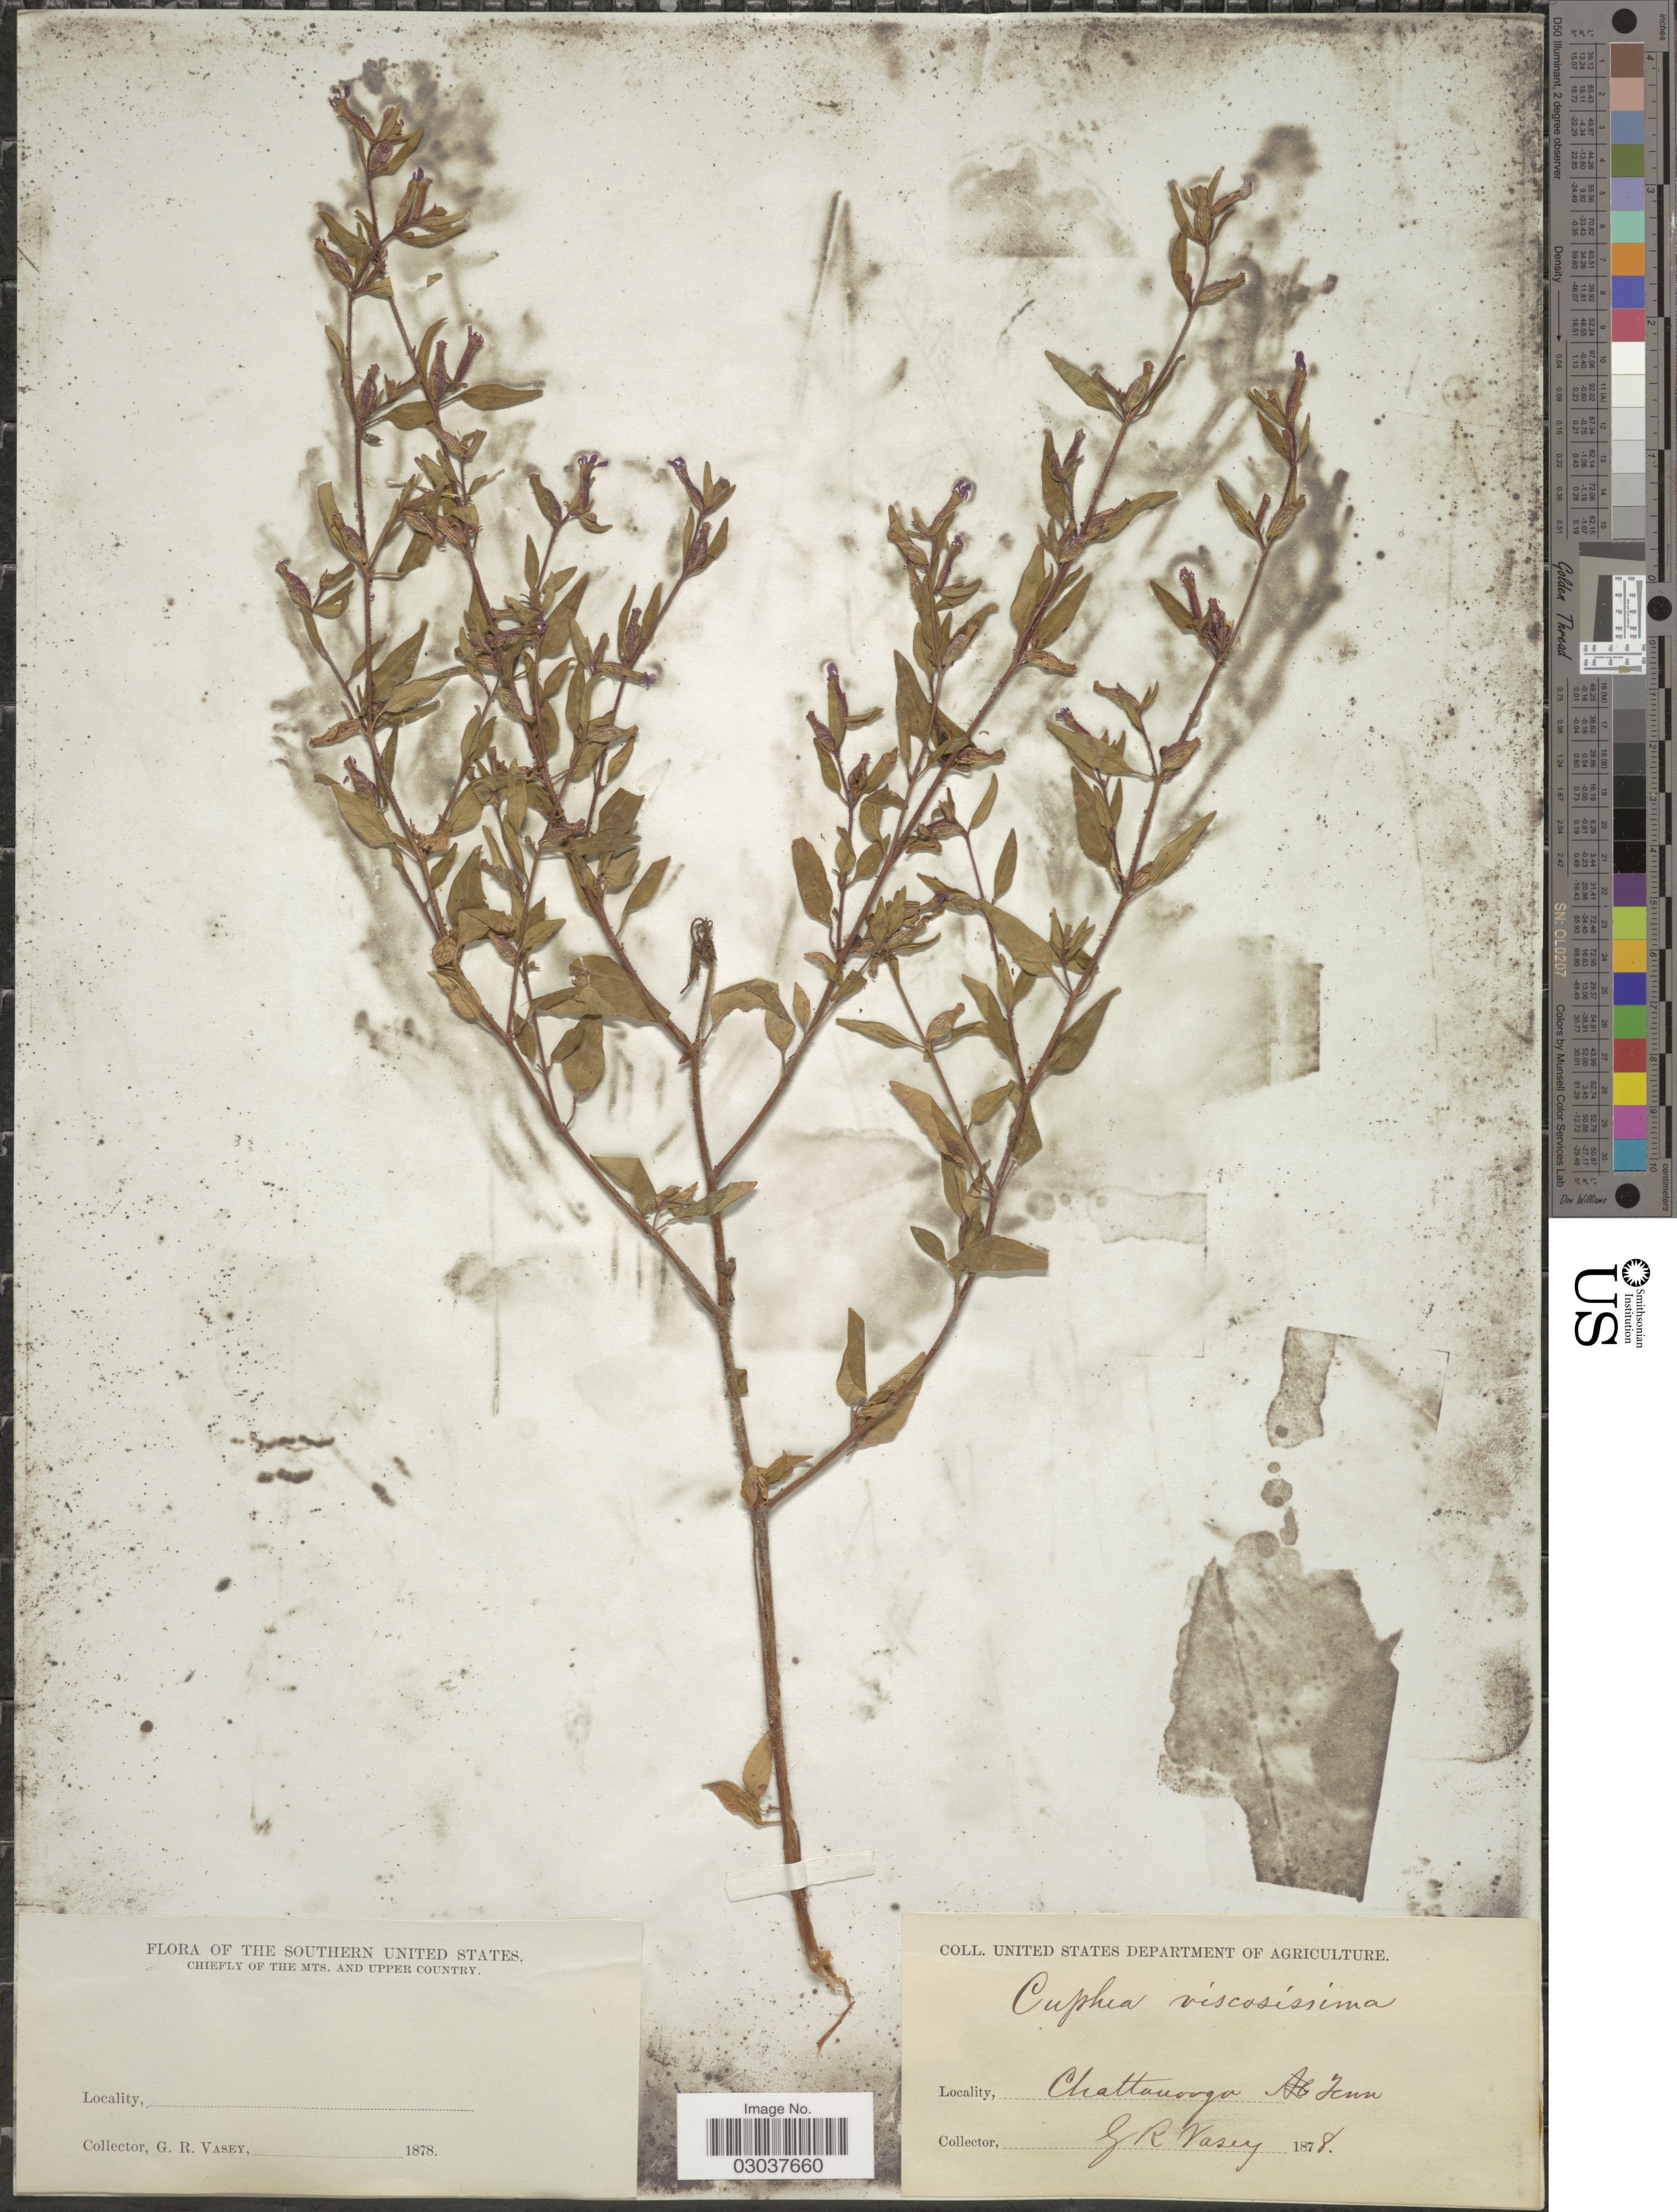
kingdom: Plantae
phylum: Tracheophyta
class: Magnoliopsida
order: Myrtales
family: Lythraceae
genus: Cuphea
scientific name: Cuphea petiolata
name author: Pohl ex Koehne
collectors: G. R. Vasey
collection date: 1878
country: United States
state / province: Tennessee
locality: The Southern United States. Chiefly of the Mts. and upper country. Chattonooga Tenn.